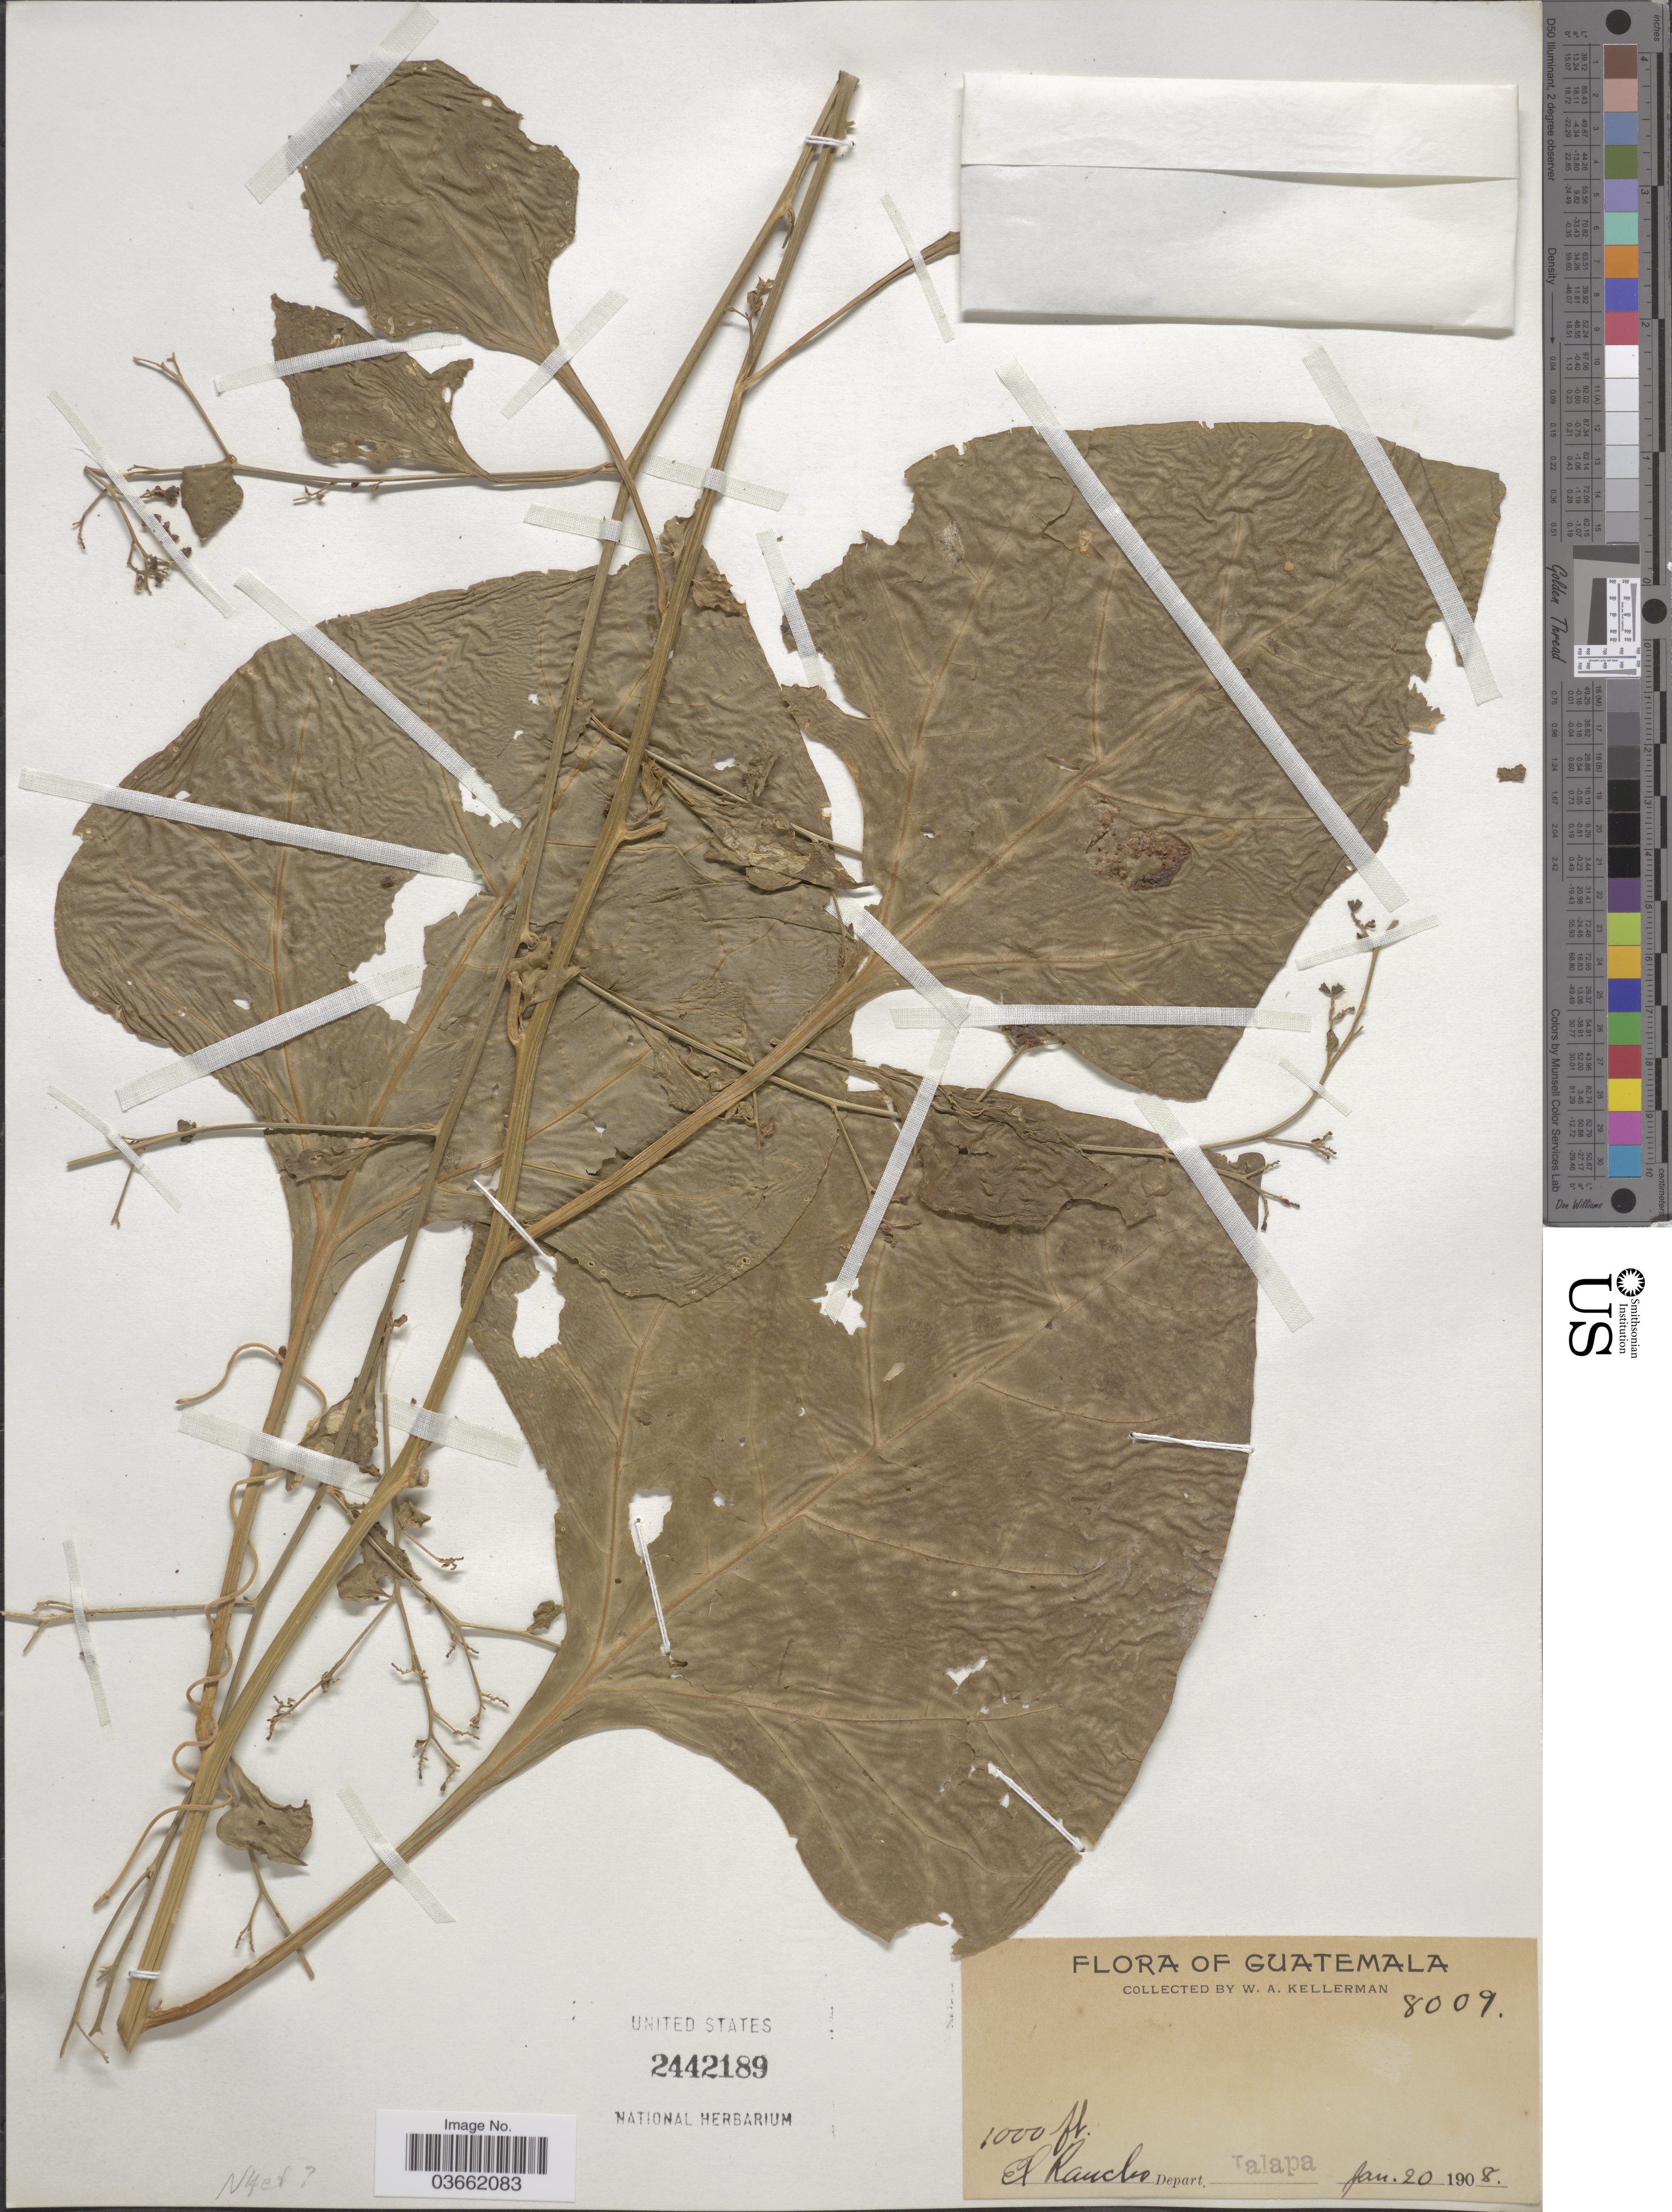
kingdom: Plantae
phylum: Tracheophyta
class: Magnoliopsida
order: Caryophyllales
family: Nyctaginaceae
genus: Salpianthus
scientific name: Salpianthus sp.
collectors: W. Kellerman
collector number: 8009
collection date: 1908-01-20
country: Guatemala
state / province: Jalapa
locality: El Rancho, Depart. Jalapa.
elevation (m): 305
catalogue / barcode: US 2442189